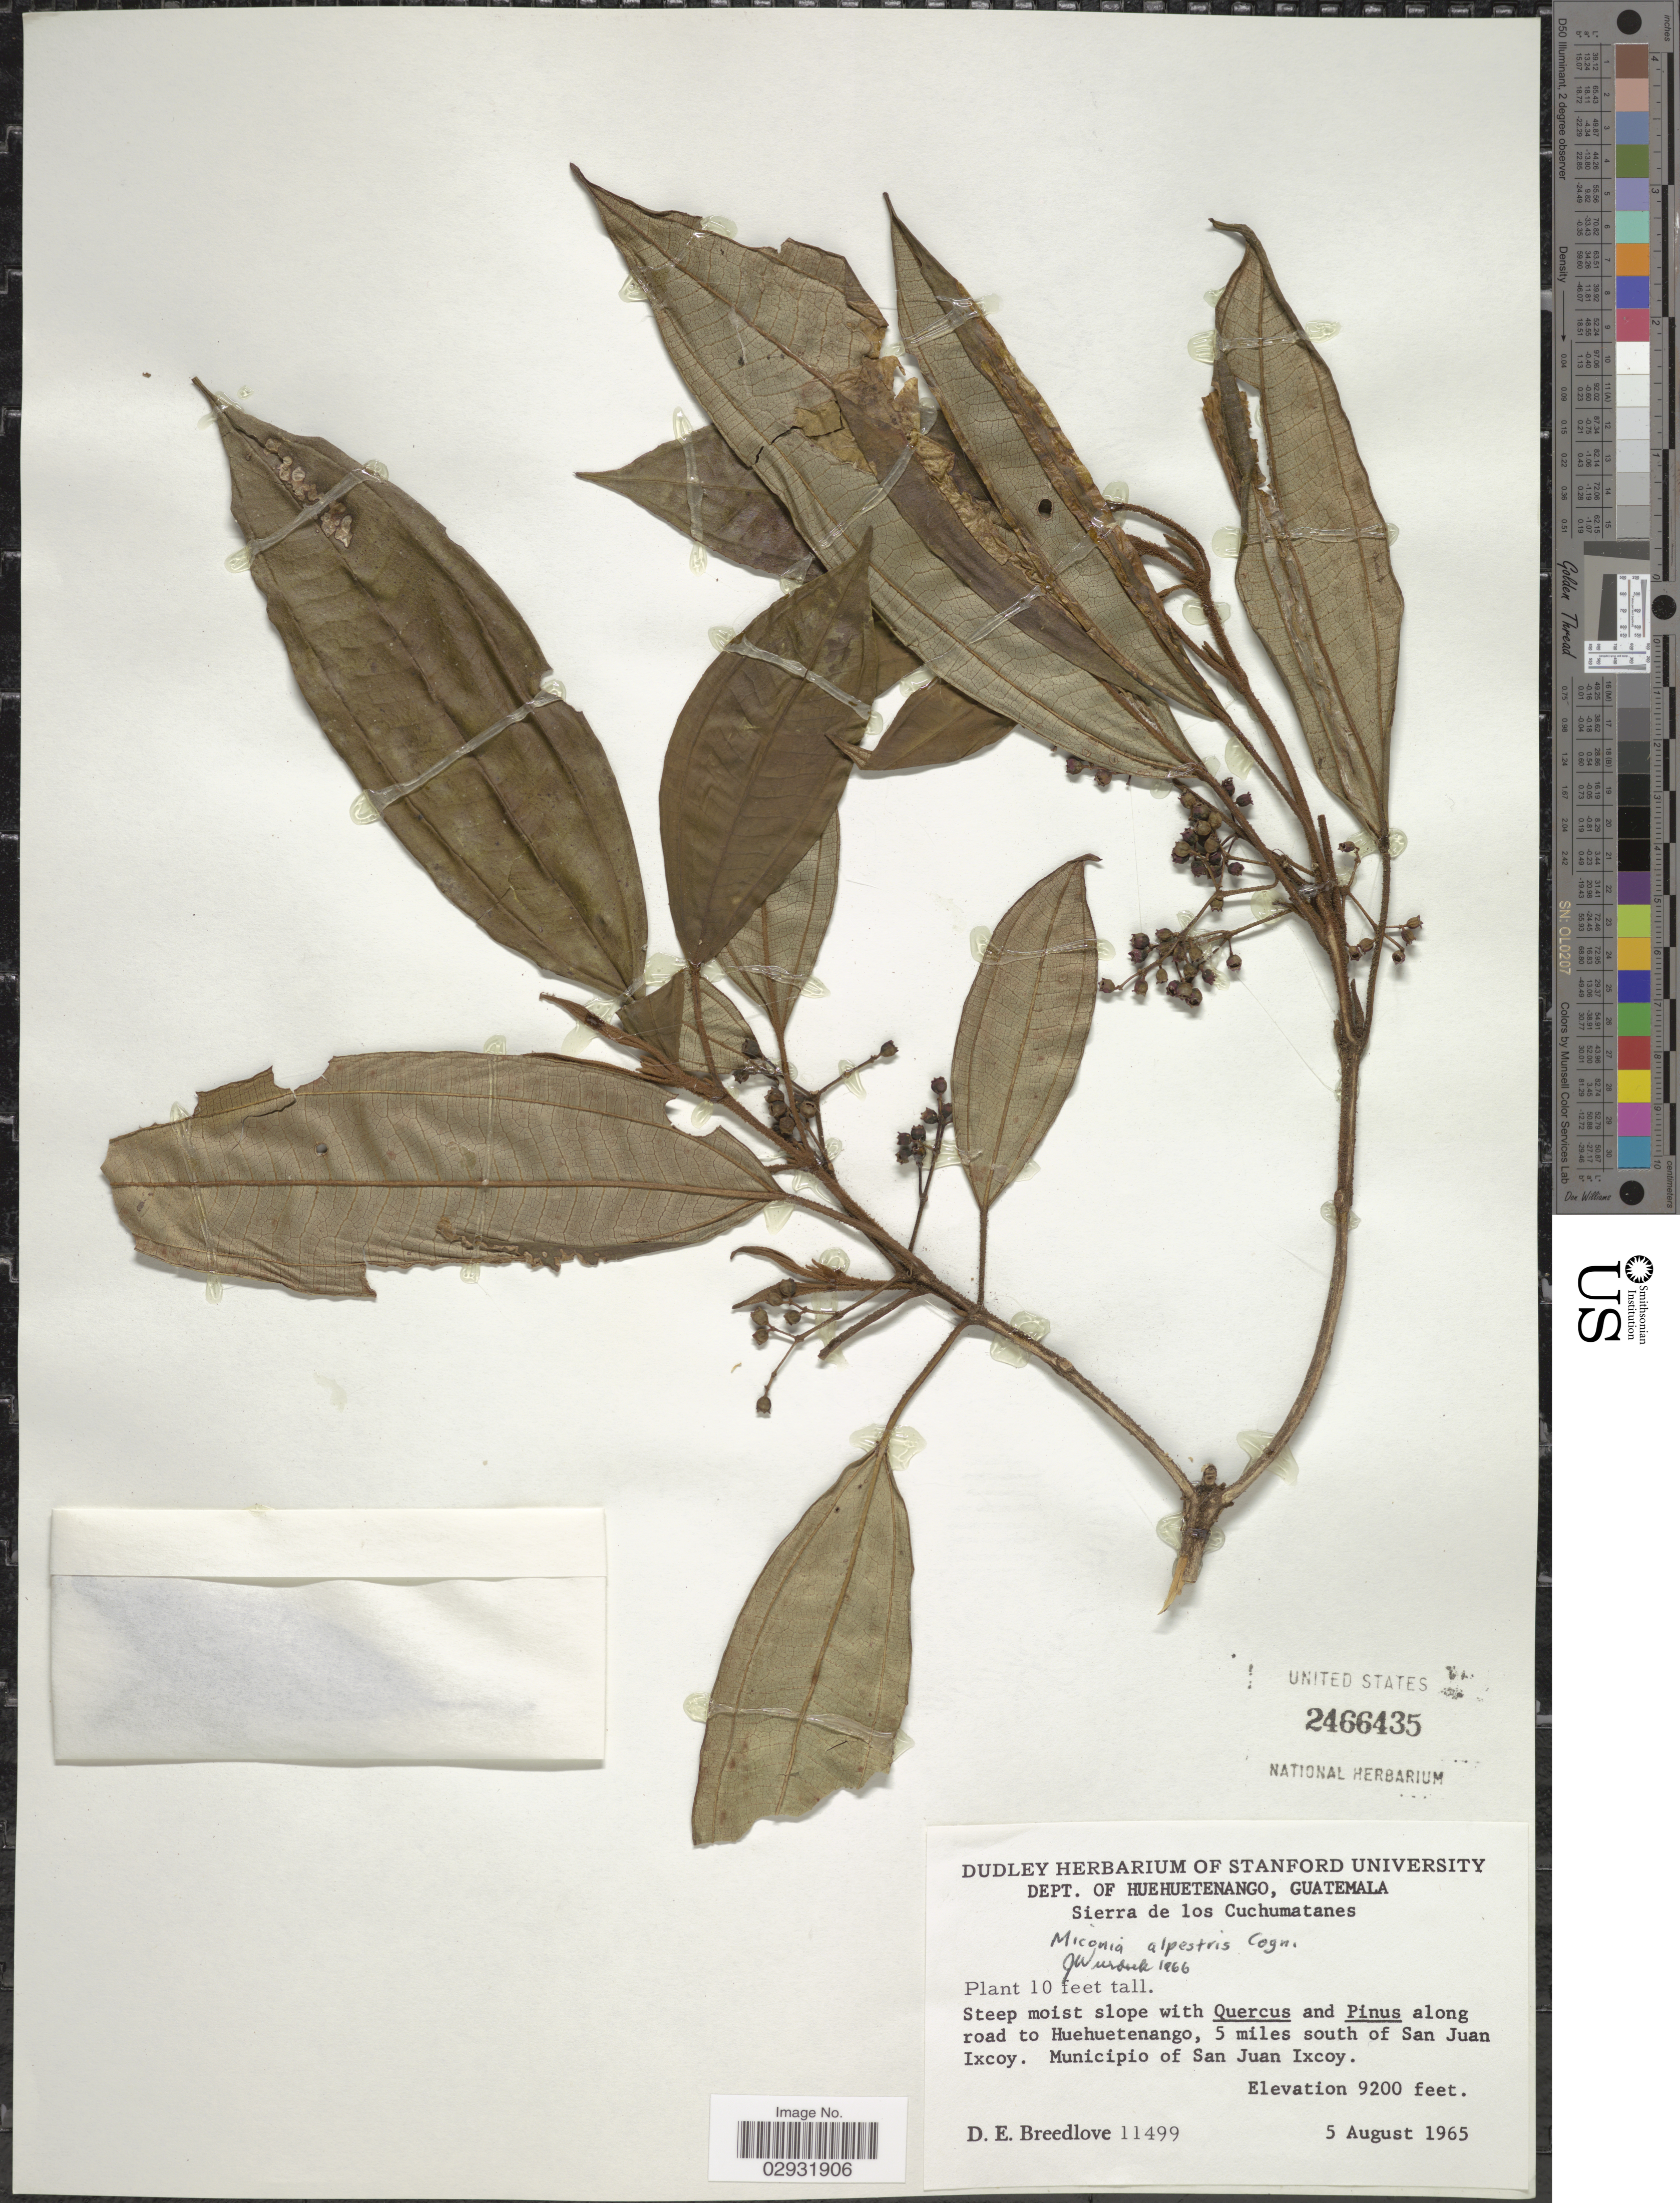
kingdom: Plantae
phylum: Tracheophyta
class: Magnoliopsida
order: Myrtales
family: Melastomataceae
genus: Miconia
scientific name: Miconia alpestris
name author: Cogn. ex Donn. Sm.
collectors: D. E. Breedlove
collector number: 11499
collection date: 1965-08-05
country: Guatemala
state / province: Huehuetenango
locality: Dept. of Huehuetenango. Sierra de los Cuchumatanes. Steep moist slope with Quercus and Pinus along road to Huehuetenango, 5 miles south of San Juan Ixcoy. Municipio of San Juan Ixcoy.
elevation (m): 2804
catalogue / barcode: US 2466435